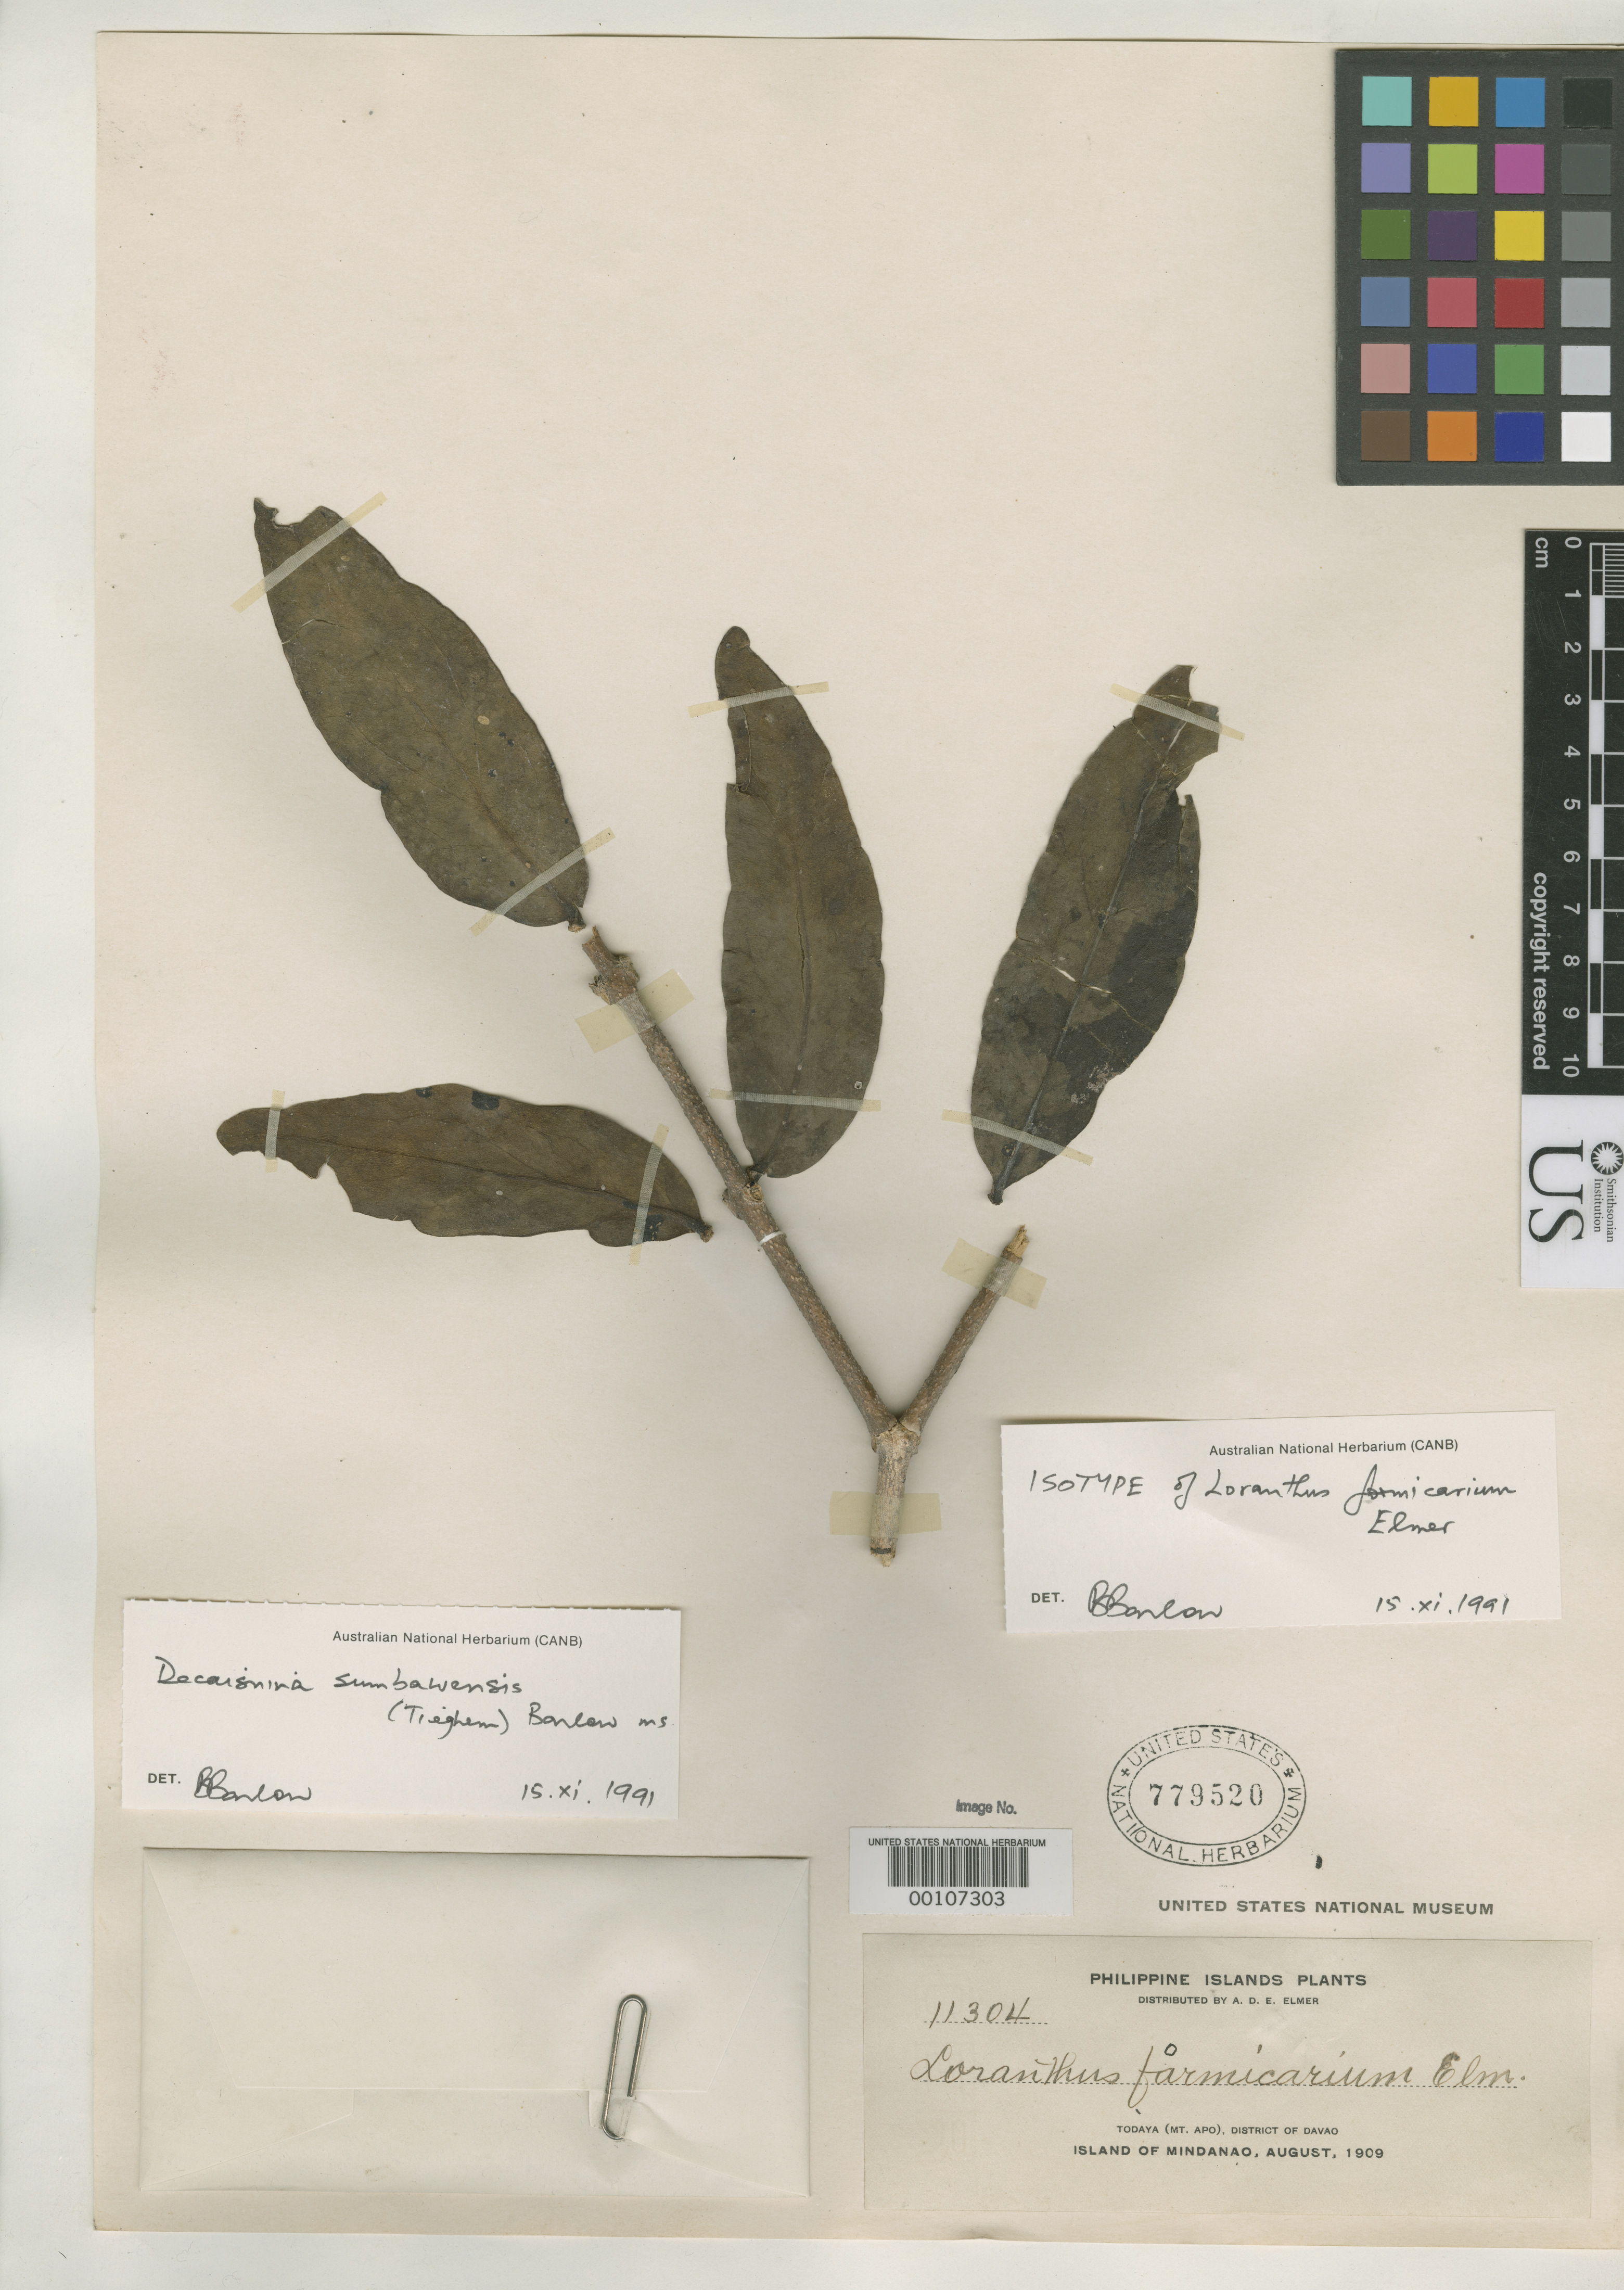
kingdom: Plantae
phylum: Tracheophyta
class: Magnoliopsida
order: Santalales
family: Loranthaceae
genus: Loranthus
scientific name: Loranthus formicarum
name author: Elmer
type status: Isotype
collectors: A. D. E. Elmer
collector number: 11304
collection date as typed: Aug 1909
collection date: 1909-08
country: Philippines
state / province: Davao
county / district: Davao del Sur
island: Mindanao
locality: Todaya (Mt. Apo), District of Davao, Island of Mindanao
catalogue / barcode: US 779520